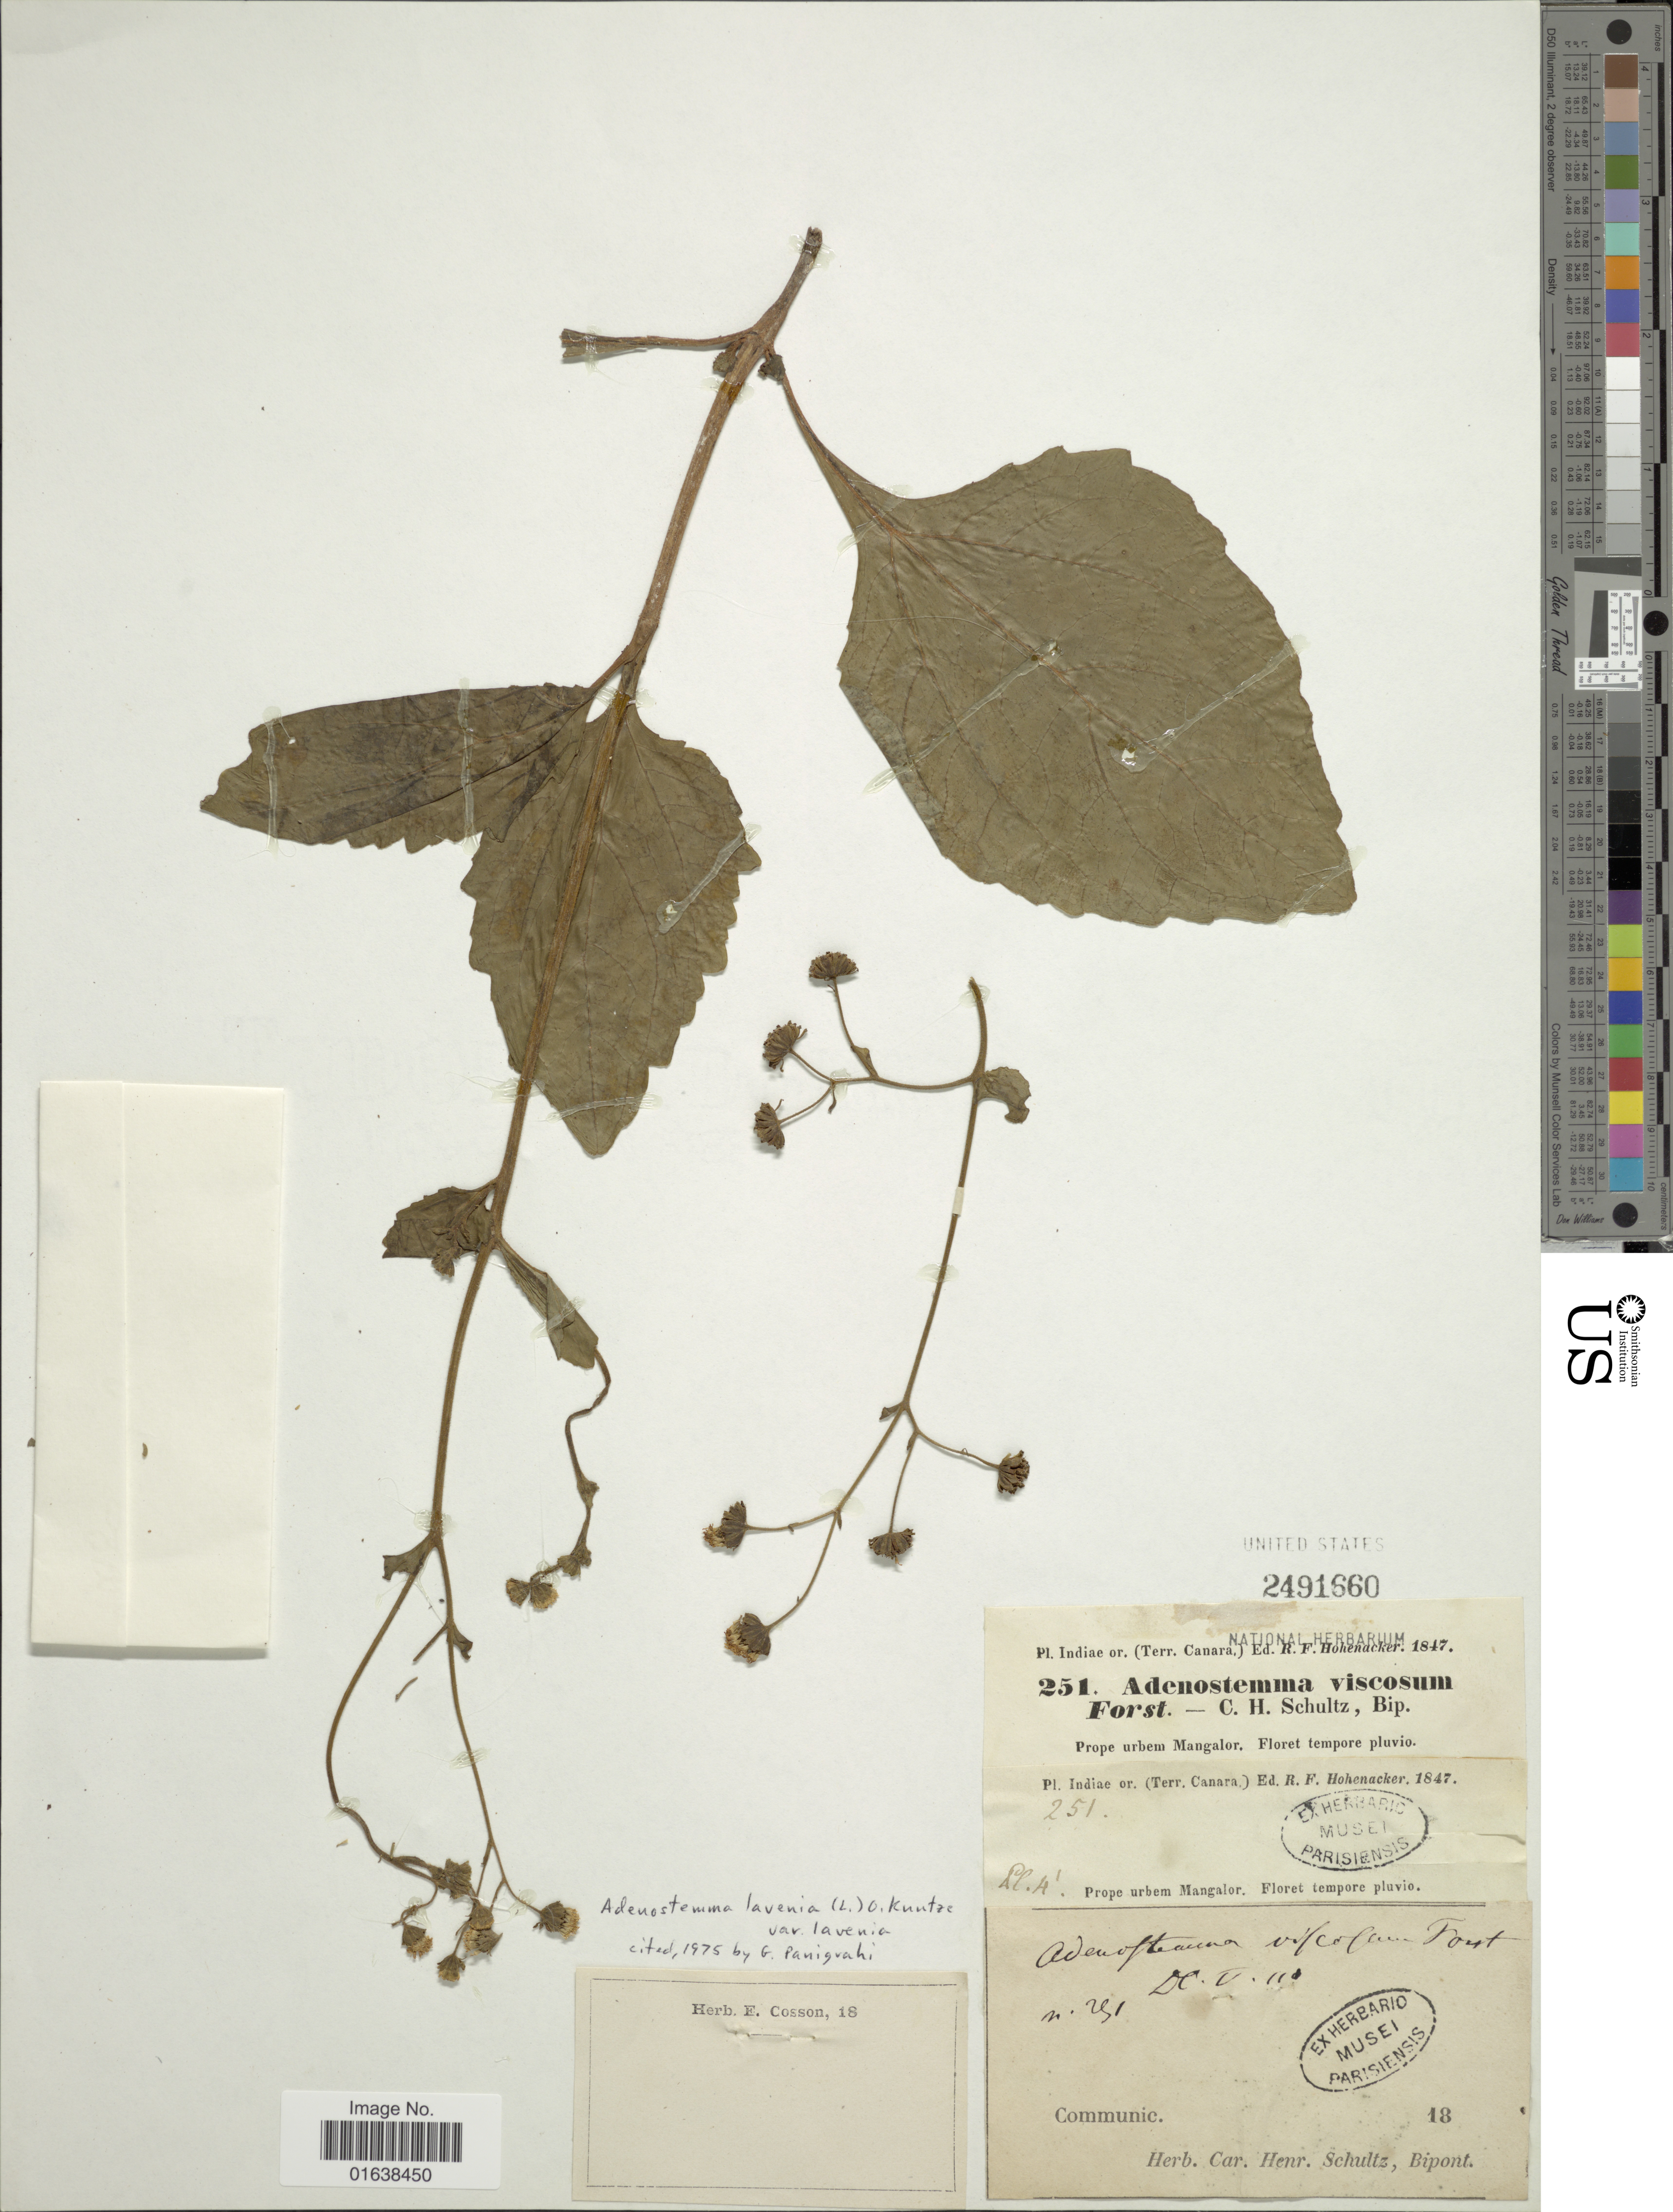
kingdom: Plantae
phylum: Tracheophyta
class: Magnoliopsida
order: Asterales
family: Asteraceae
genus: Adenostemma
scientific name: Adenostemma lavenia var. lavenia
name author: Kuntze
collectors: R. F. Hohenacker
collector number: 251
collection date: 1847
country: India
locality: Prope urbem Mangalor. Floret tempore pluvio.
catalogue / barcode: US 2491660